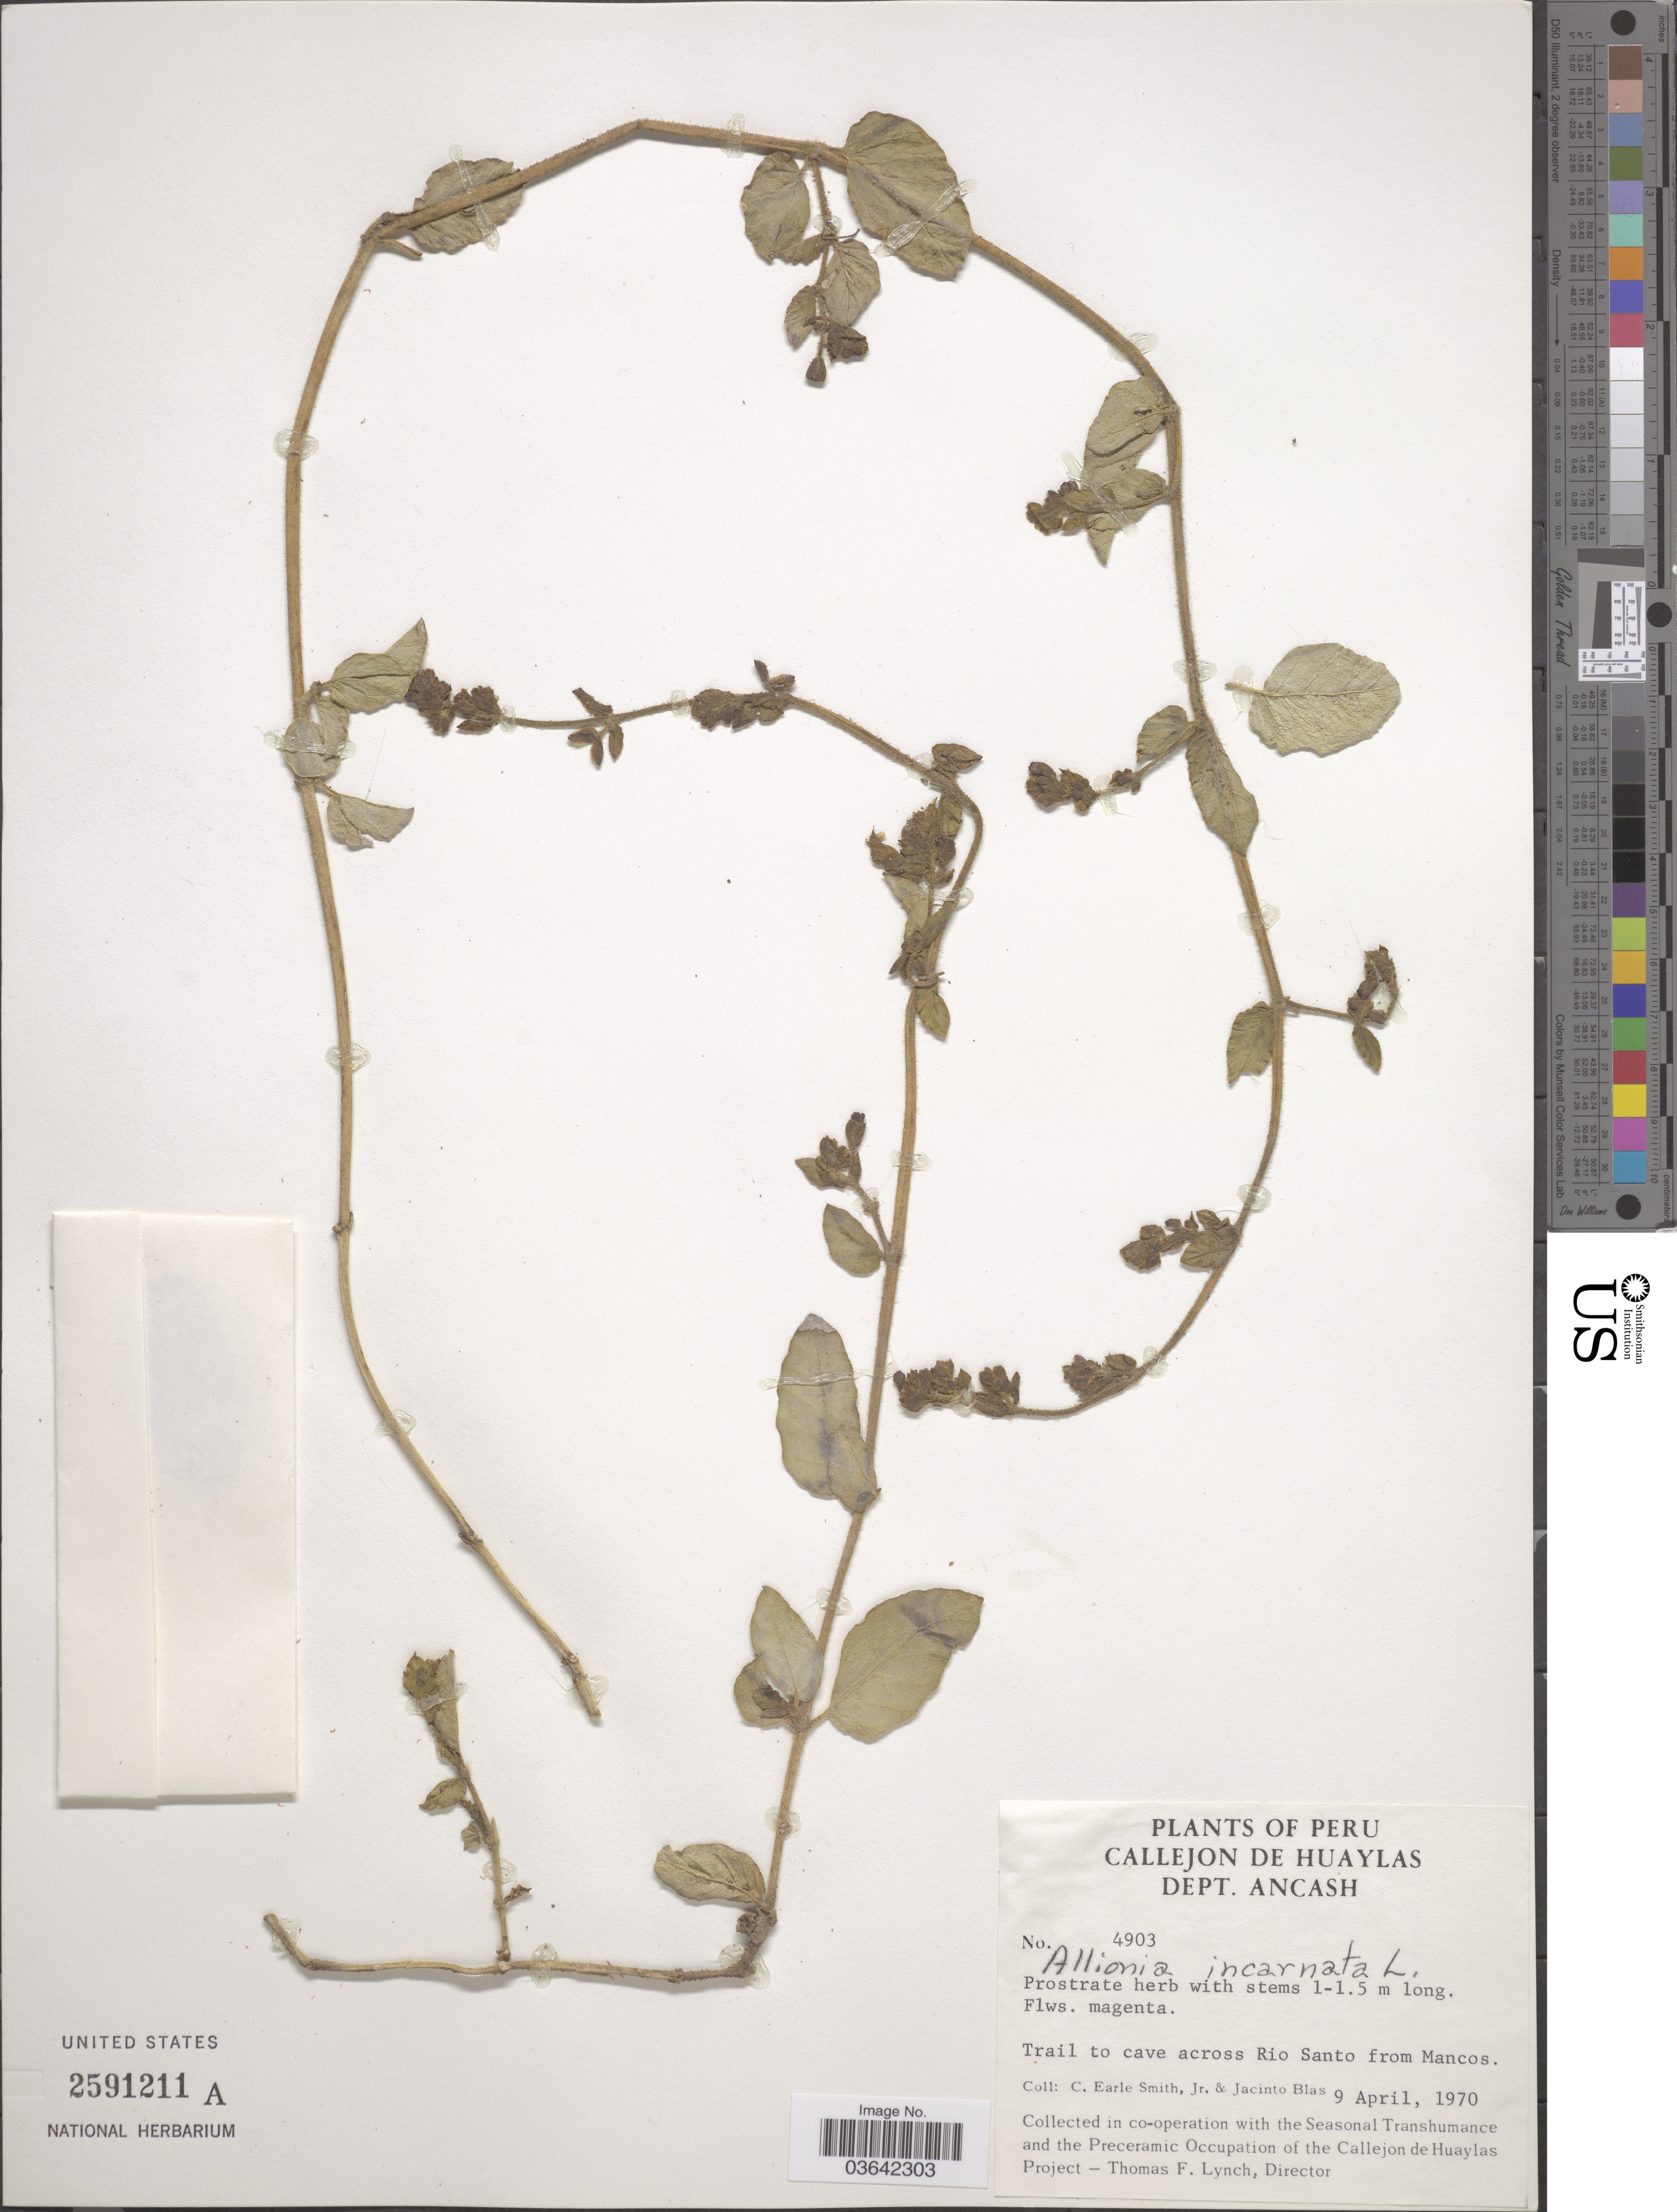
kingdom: Plantae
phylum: Tracheophyta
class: Magnoliopsida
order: Caryophyllales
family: Nyctaginaceae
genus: Allionia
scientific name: Allionia incarnata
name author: L.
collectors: C. E. Smith Jr. & J. Blas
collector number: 4903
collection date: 1970-04-09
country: Peru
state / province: Ancash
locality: Callejon de Huaylas. Dept. Ancash. Trail to cave across Rio Santo from Mancos.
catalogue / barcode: US 2591211A